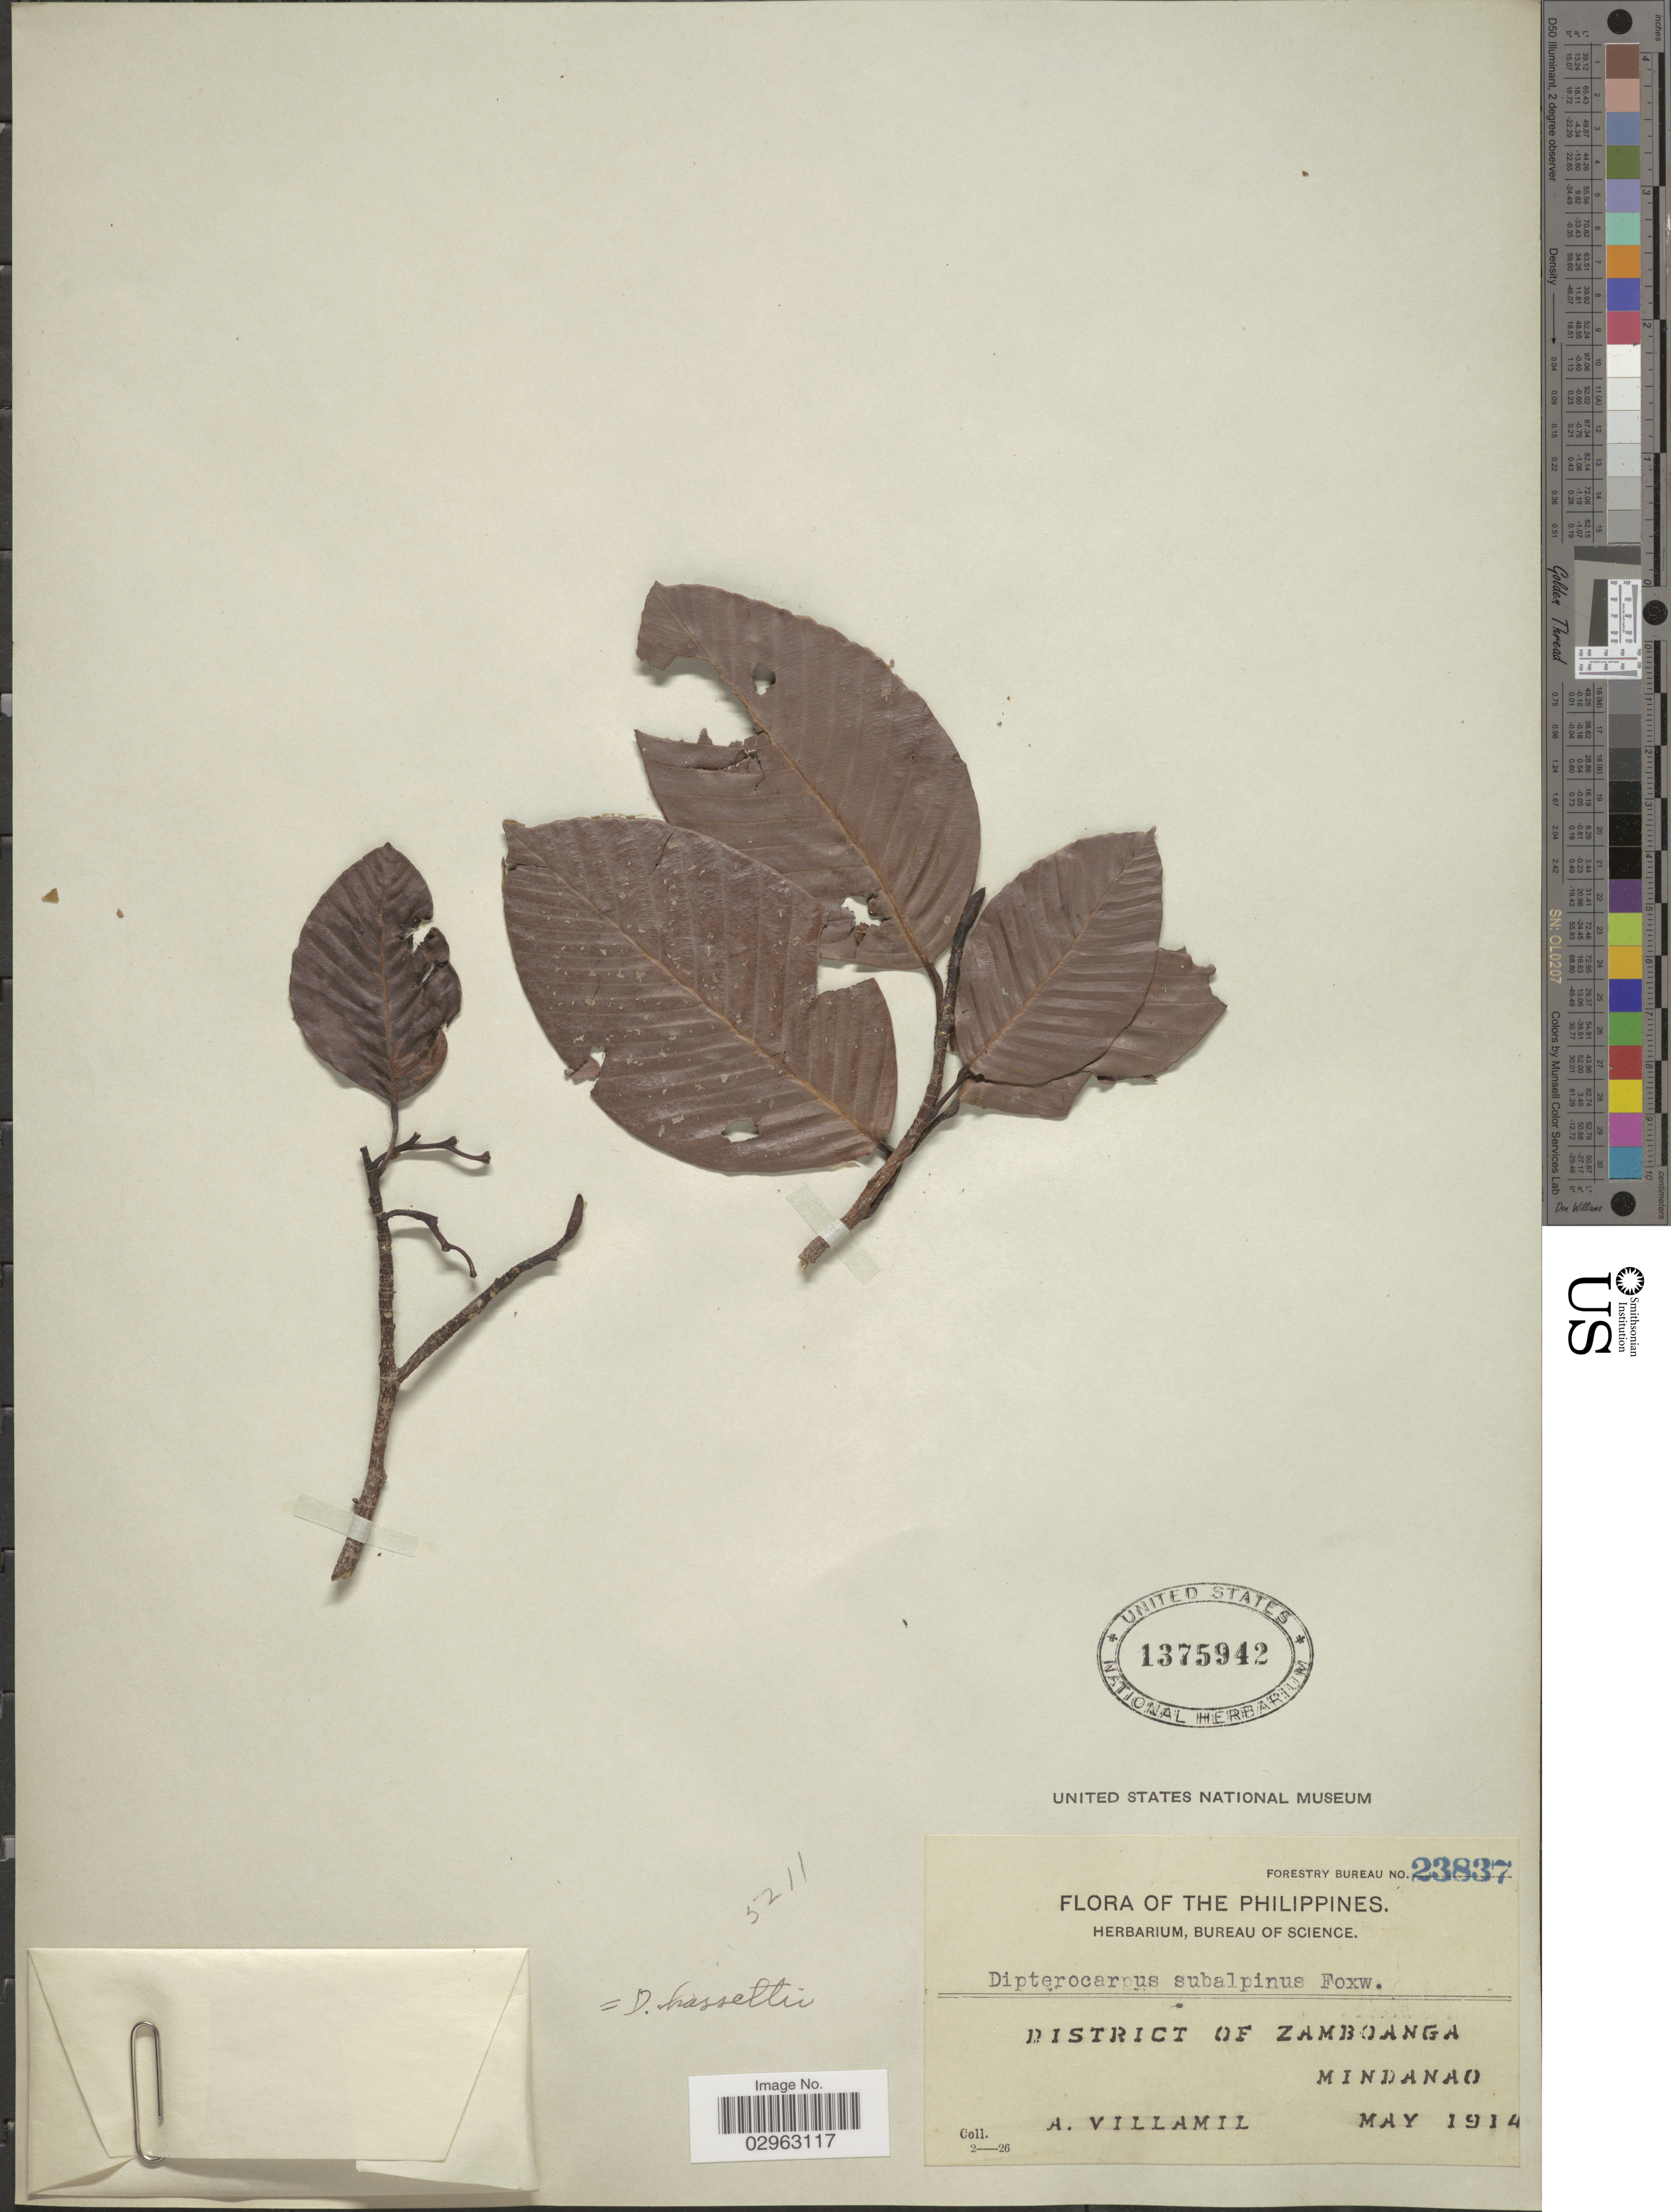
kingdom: Plantae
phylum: Tracheophyta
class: Magnoliopsida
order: Malvales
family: Dipterocarpaceae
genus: Dipterocarpus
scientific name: Dipterocarpus hasseltii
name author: Blume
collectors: A. Villamil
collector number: Forestry Bureau 23837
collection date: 1914-05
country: Philippines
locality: District of Zamboanga, Mindanao.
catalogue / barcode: US 1375942